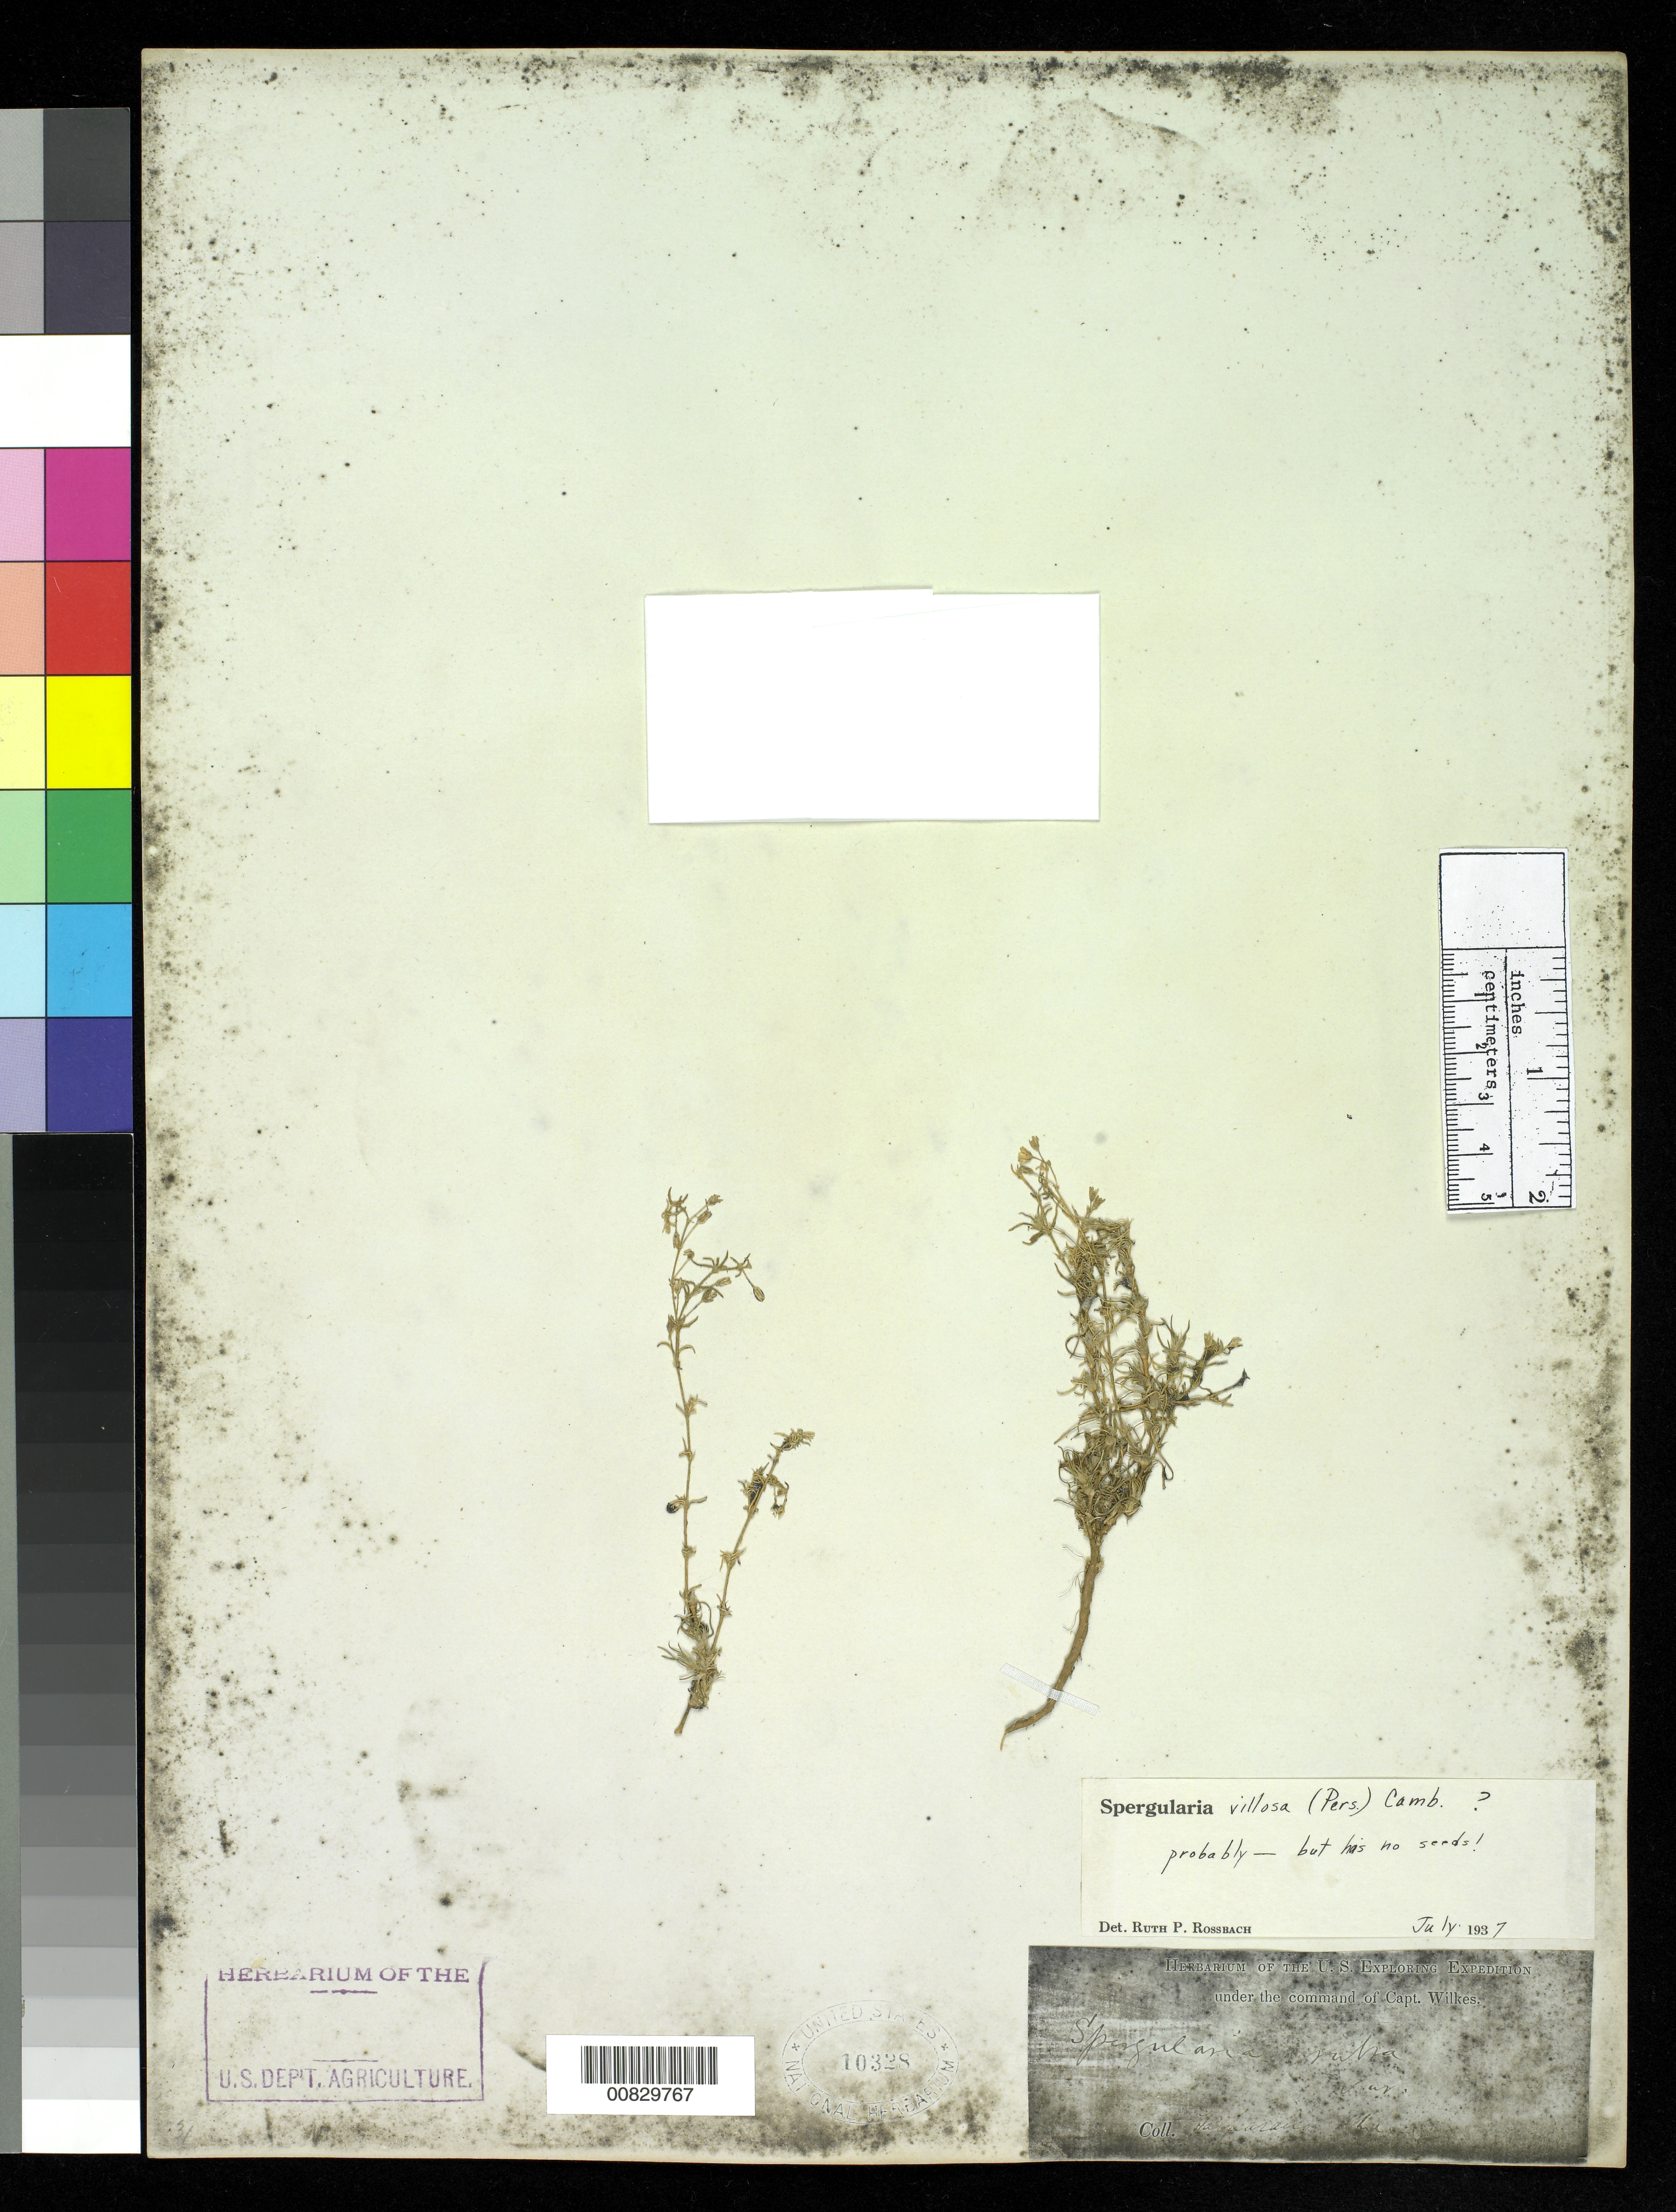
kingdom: Plantae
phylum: Tracheophyta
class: Magnoliopsida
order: Caryophyllales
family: Caryophyllaceae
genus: Spergularia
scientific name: Spergularia villosa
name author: (Pers.) Cambess.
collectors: Wilkes Explor. Exped.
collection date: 1838/1842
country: Chile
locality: Valparaiso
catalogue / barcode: US 10328